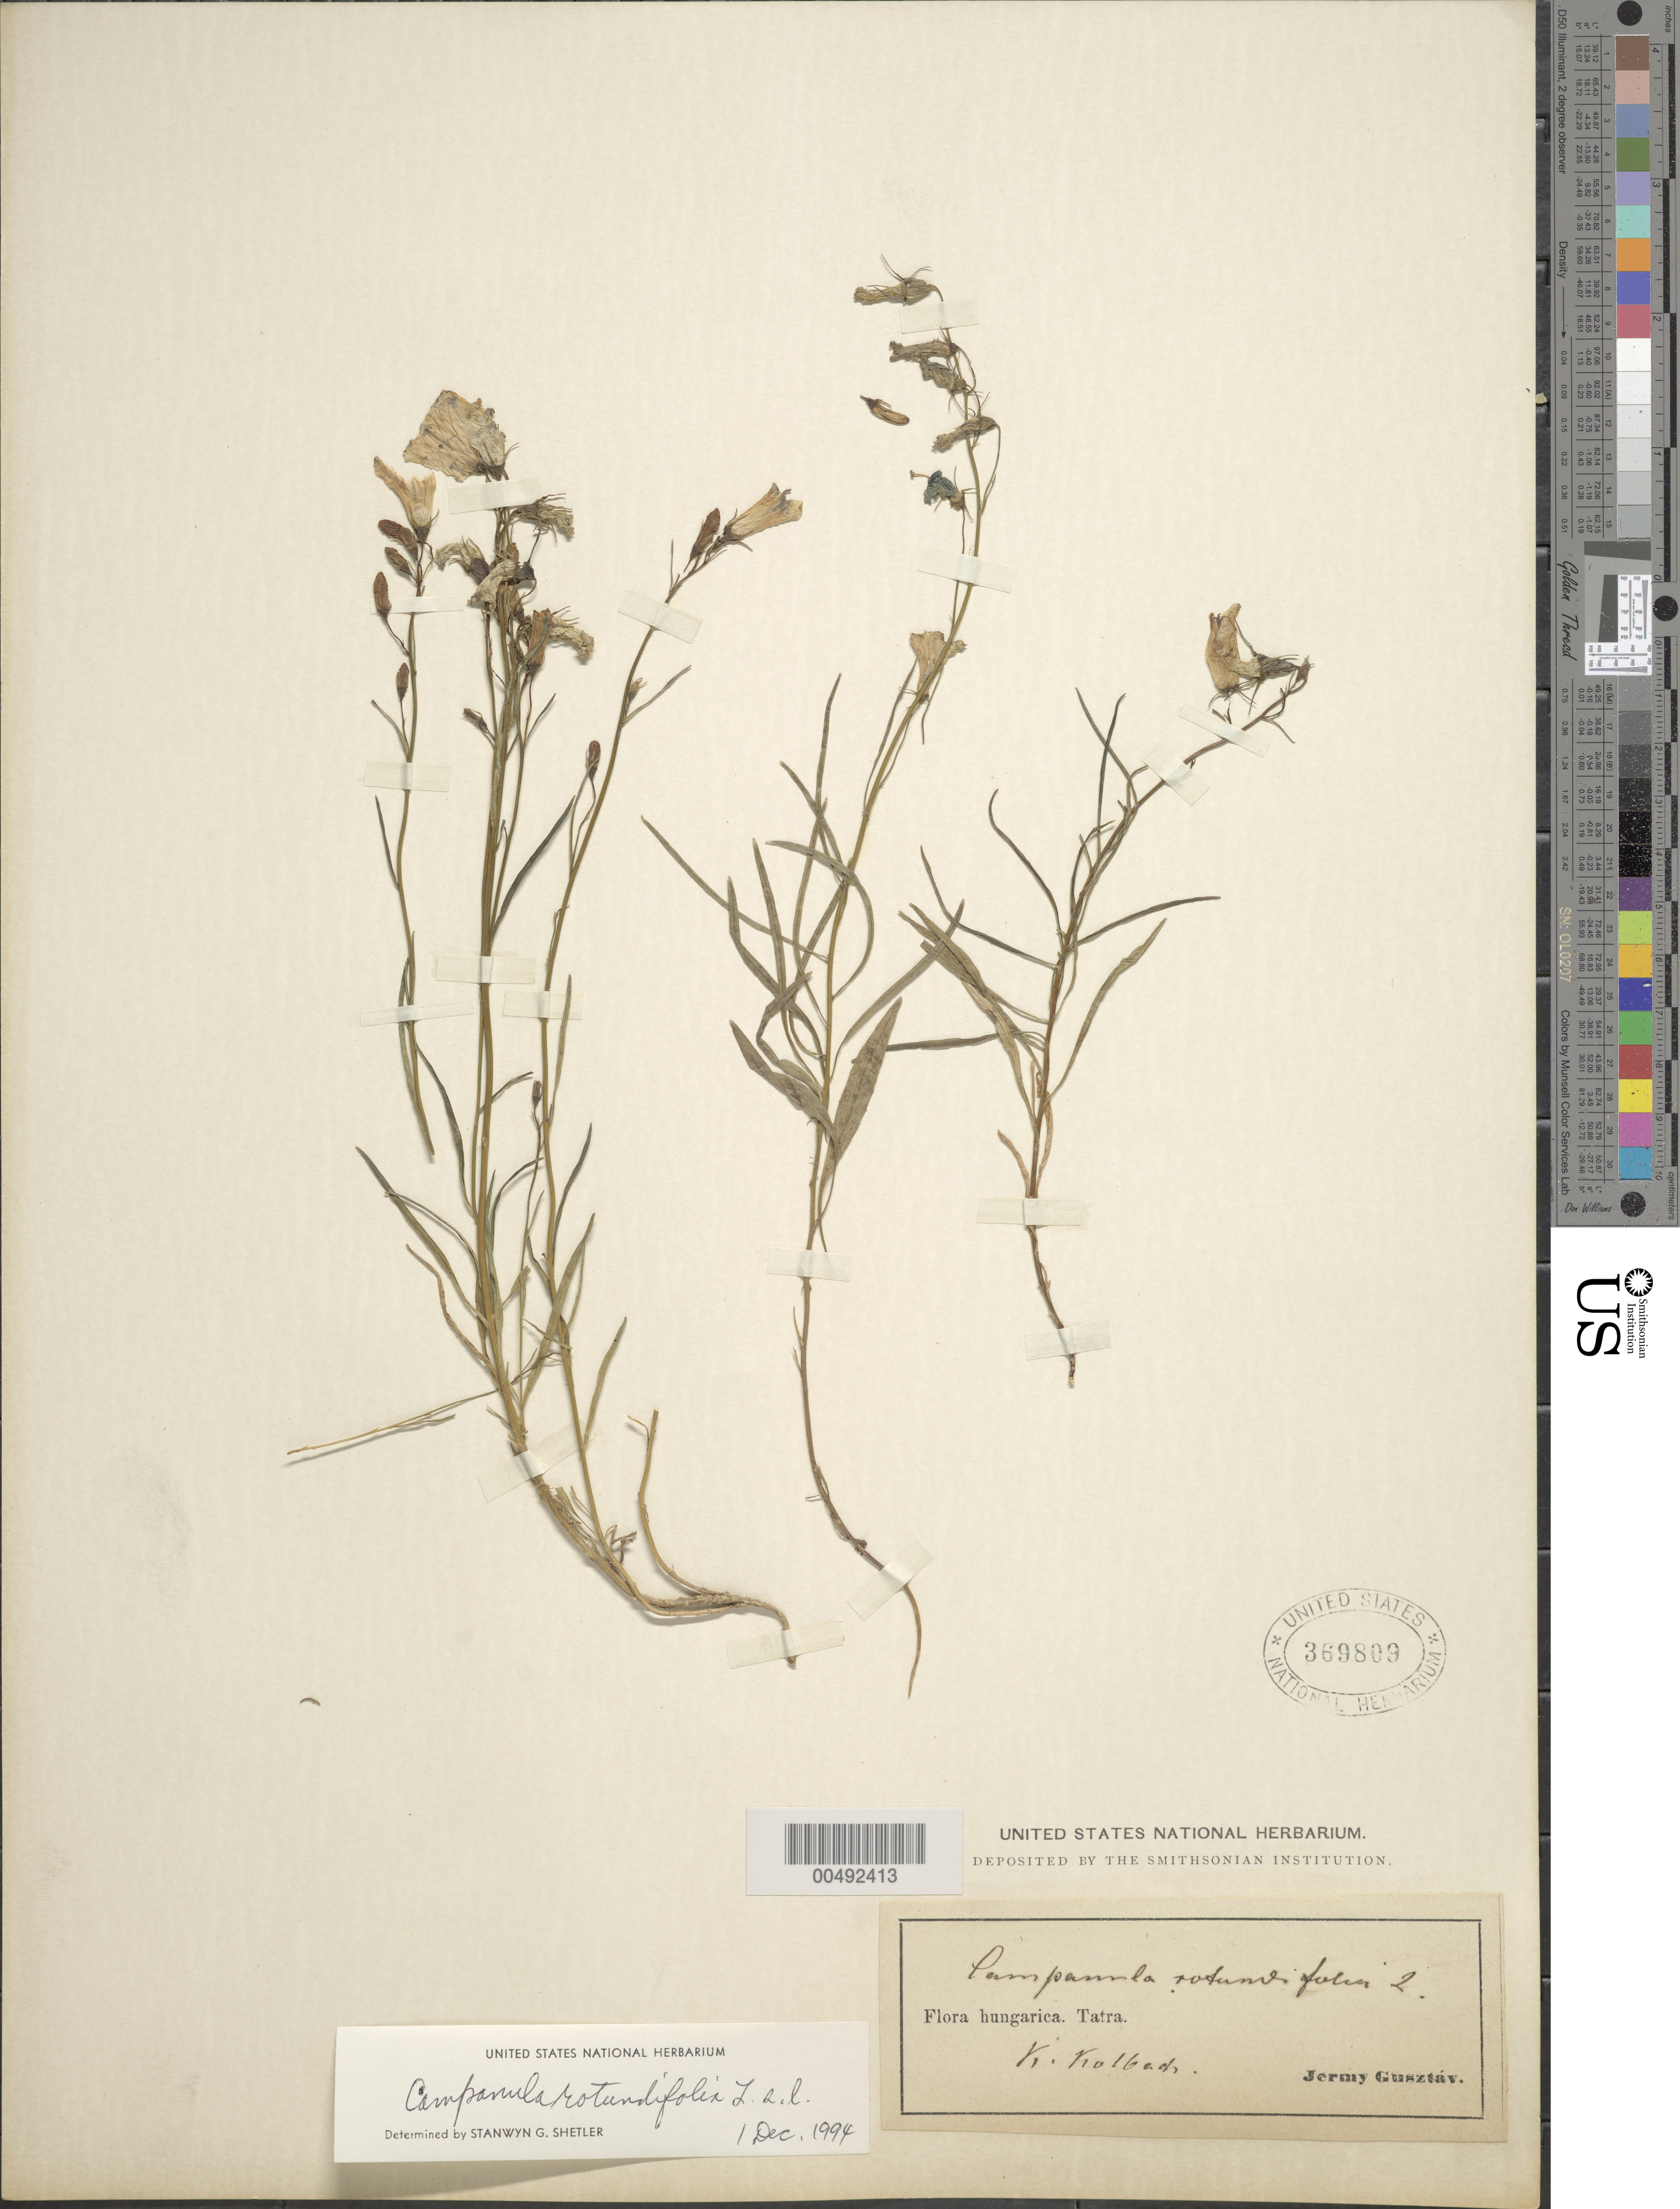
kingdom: Plantae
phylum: Tracheophyta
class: Magnoliopsida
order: Asterales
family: Campanulaceae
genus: Campanula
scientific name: Campanula rotundifolia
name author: L.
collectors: G. Jermy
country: Hungary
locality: Tatra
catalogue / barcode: US 369809